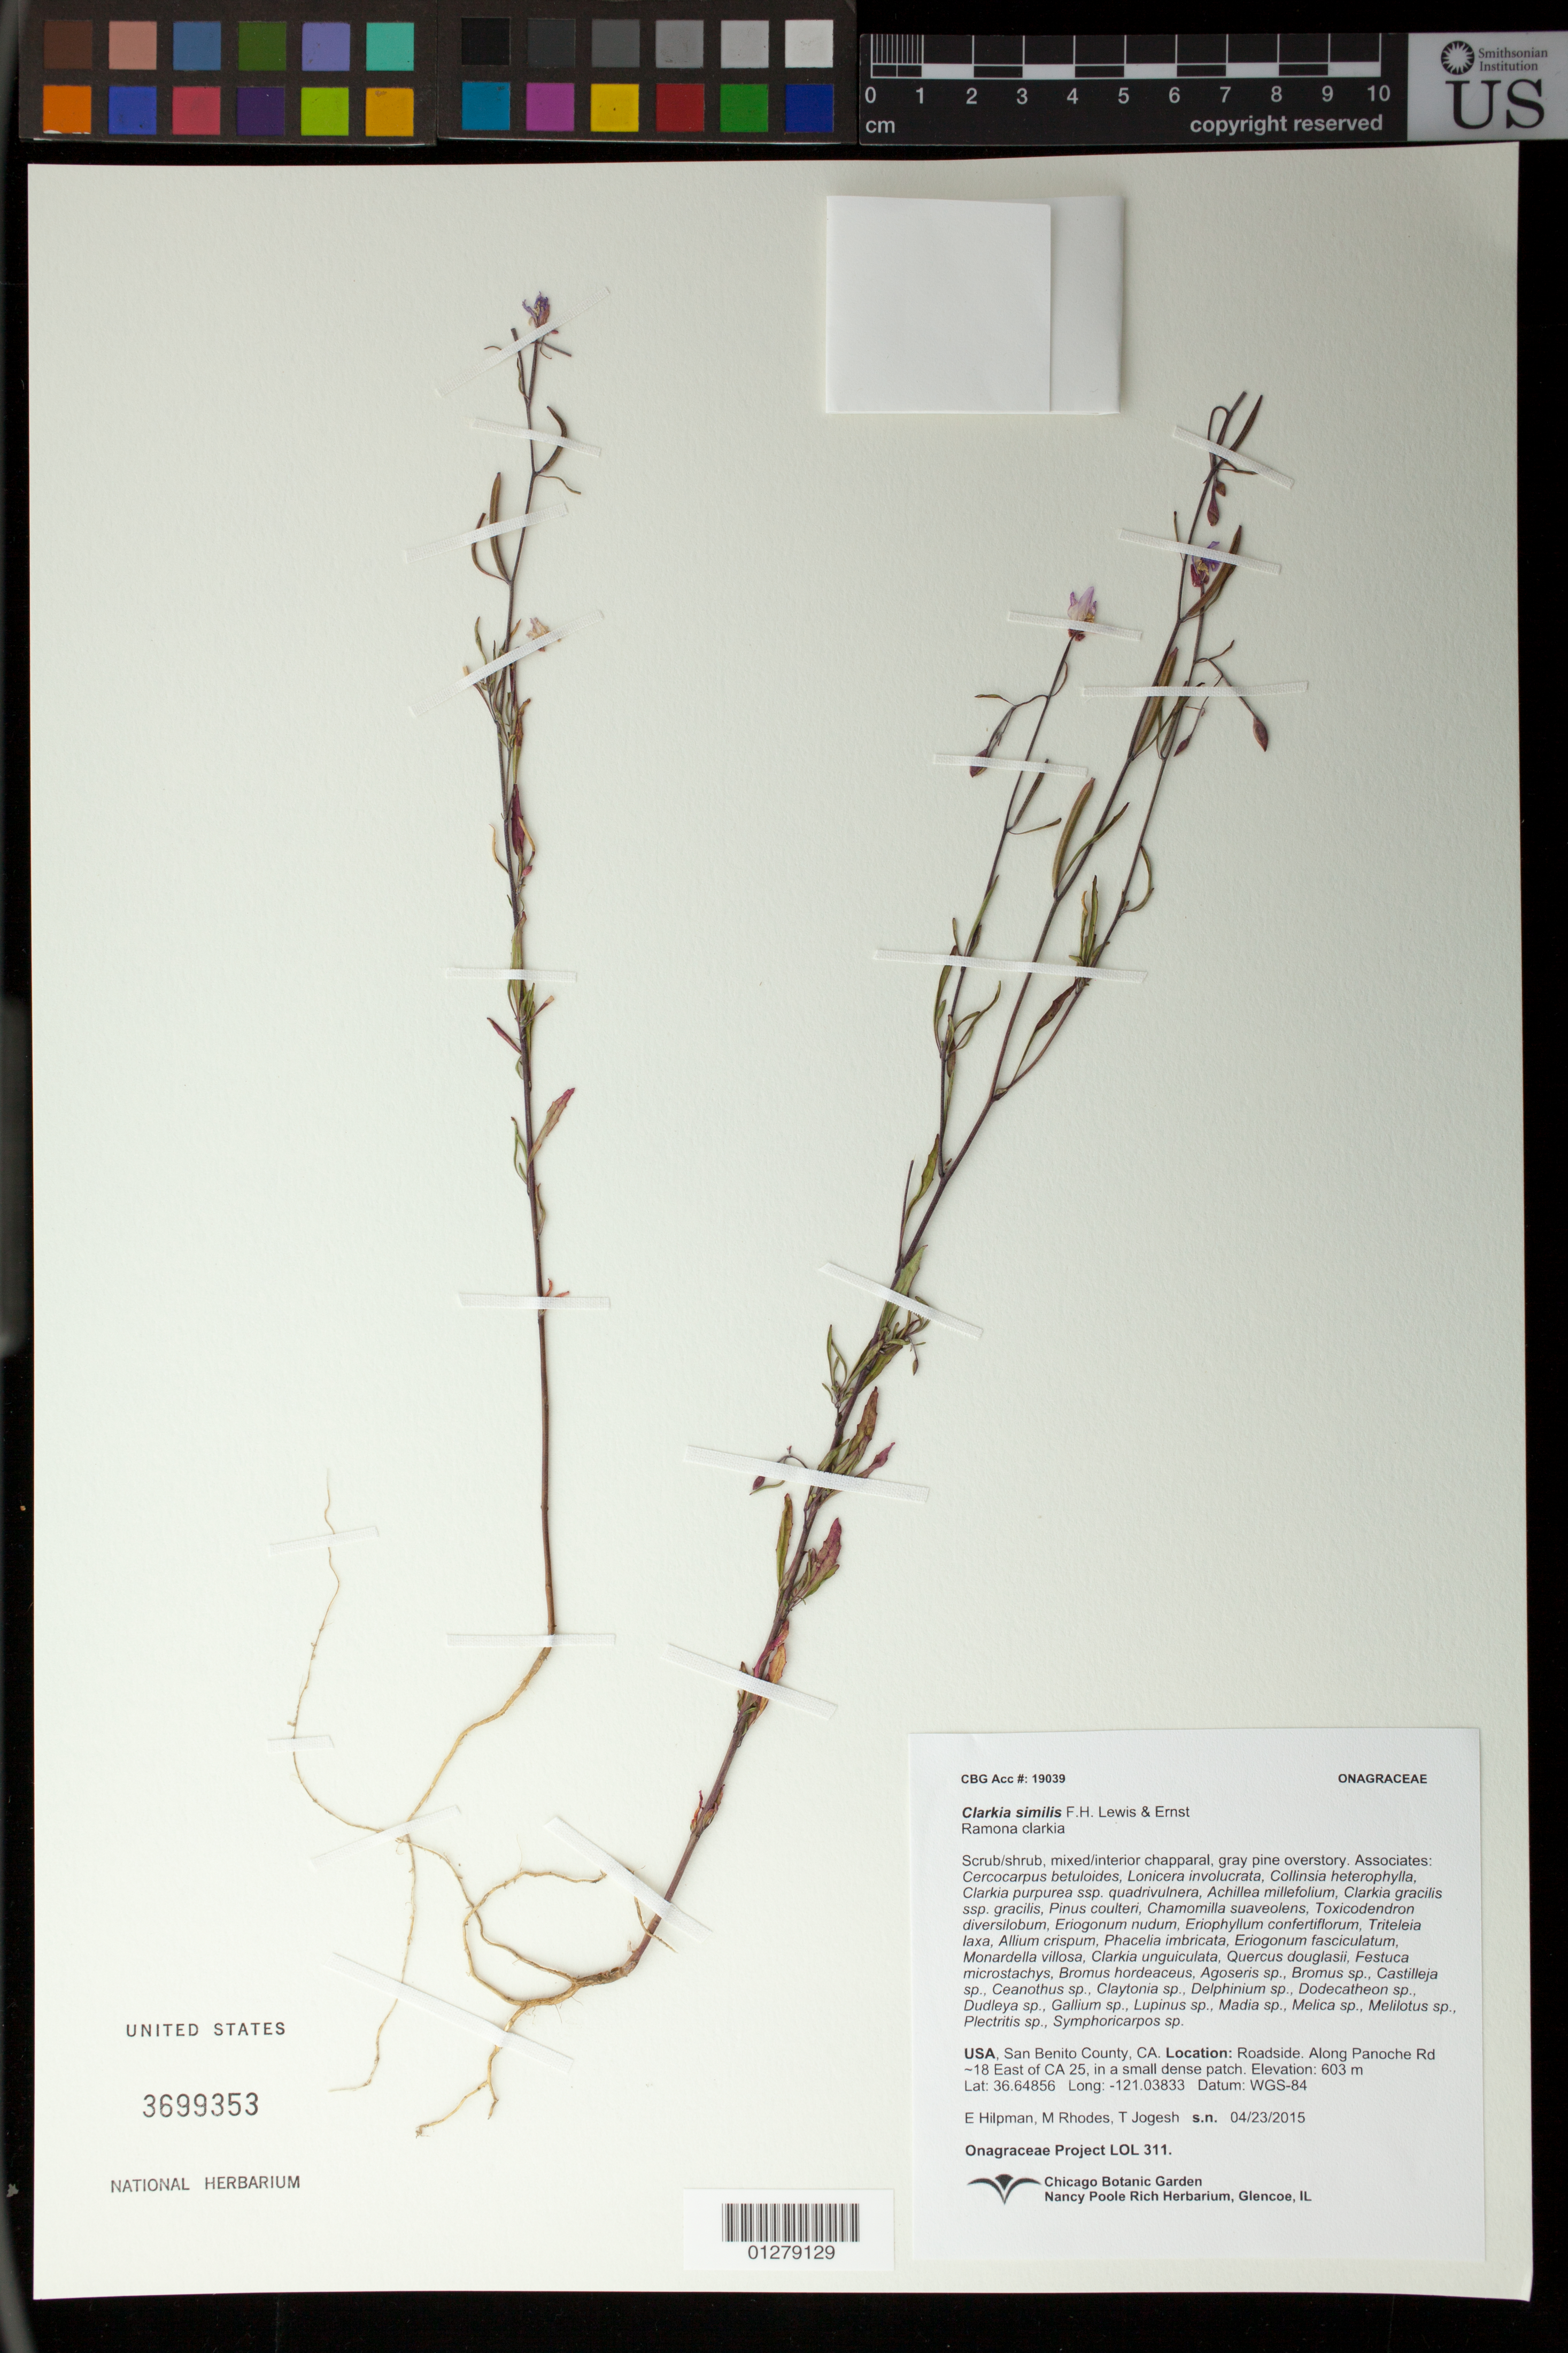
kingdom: Plantae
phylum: Tracheophyta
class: Magnoliopsida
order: Myrtales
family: Onagraceae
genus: Clarkia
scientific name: Clarkia similis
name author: F. H. Lewis & W.R. Ernst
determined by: Wagner, W. L., (BOT), Smithsonian Institution - National Museum of Natural History (UNITED STATES)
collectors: E. Hilpman, M. Rhodes & T. Jojesh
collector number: LOL 311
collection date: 2015-04-24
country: United States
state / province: California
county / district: San Benito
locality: Along Panoche Rd ~18 East of CA 25, in a small dense patch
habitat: Scrub/shrub, mixed/interior chapparal, gray pine overstory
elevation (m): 603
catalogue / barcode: US 3699353